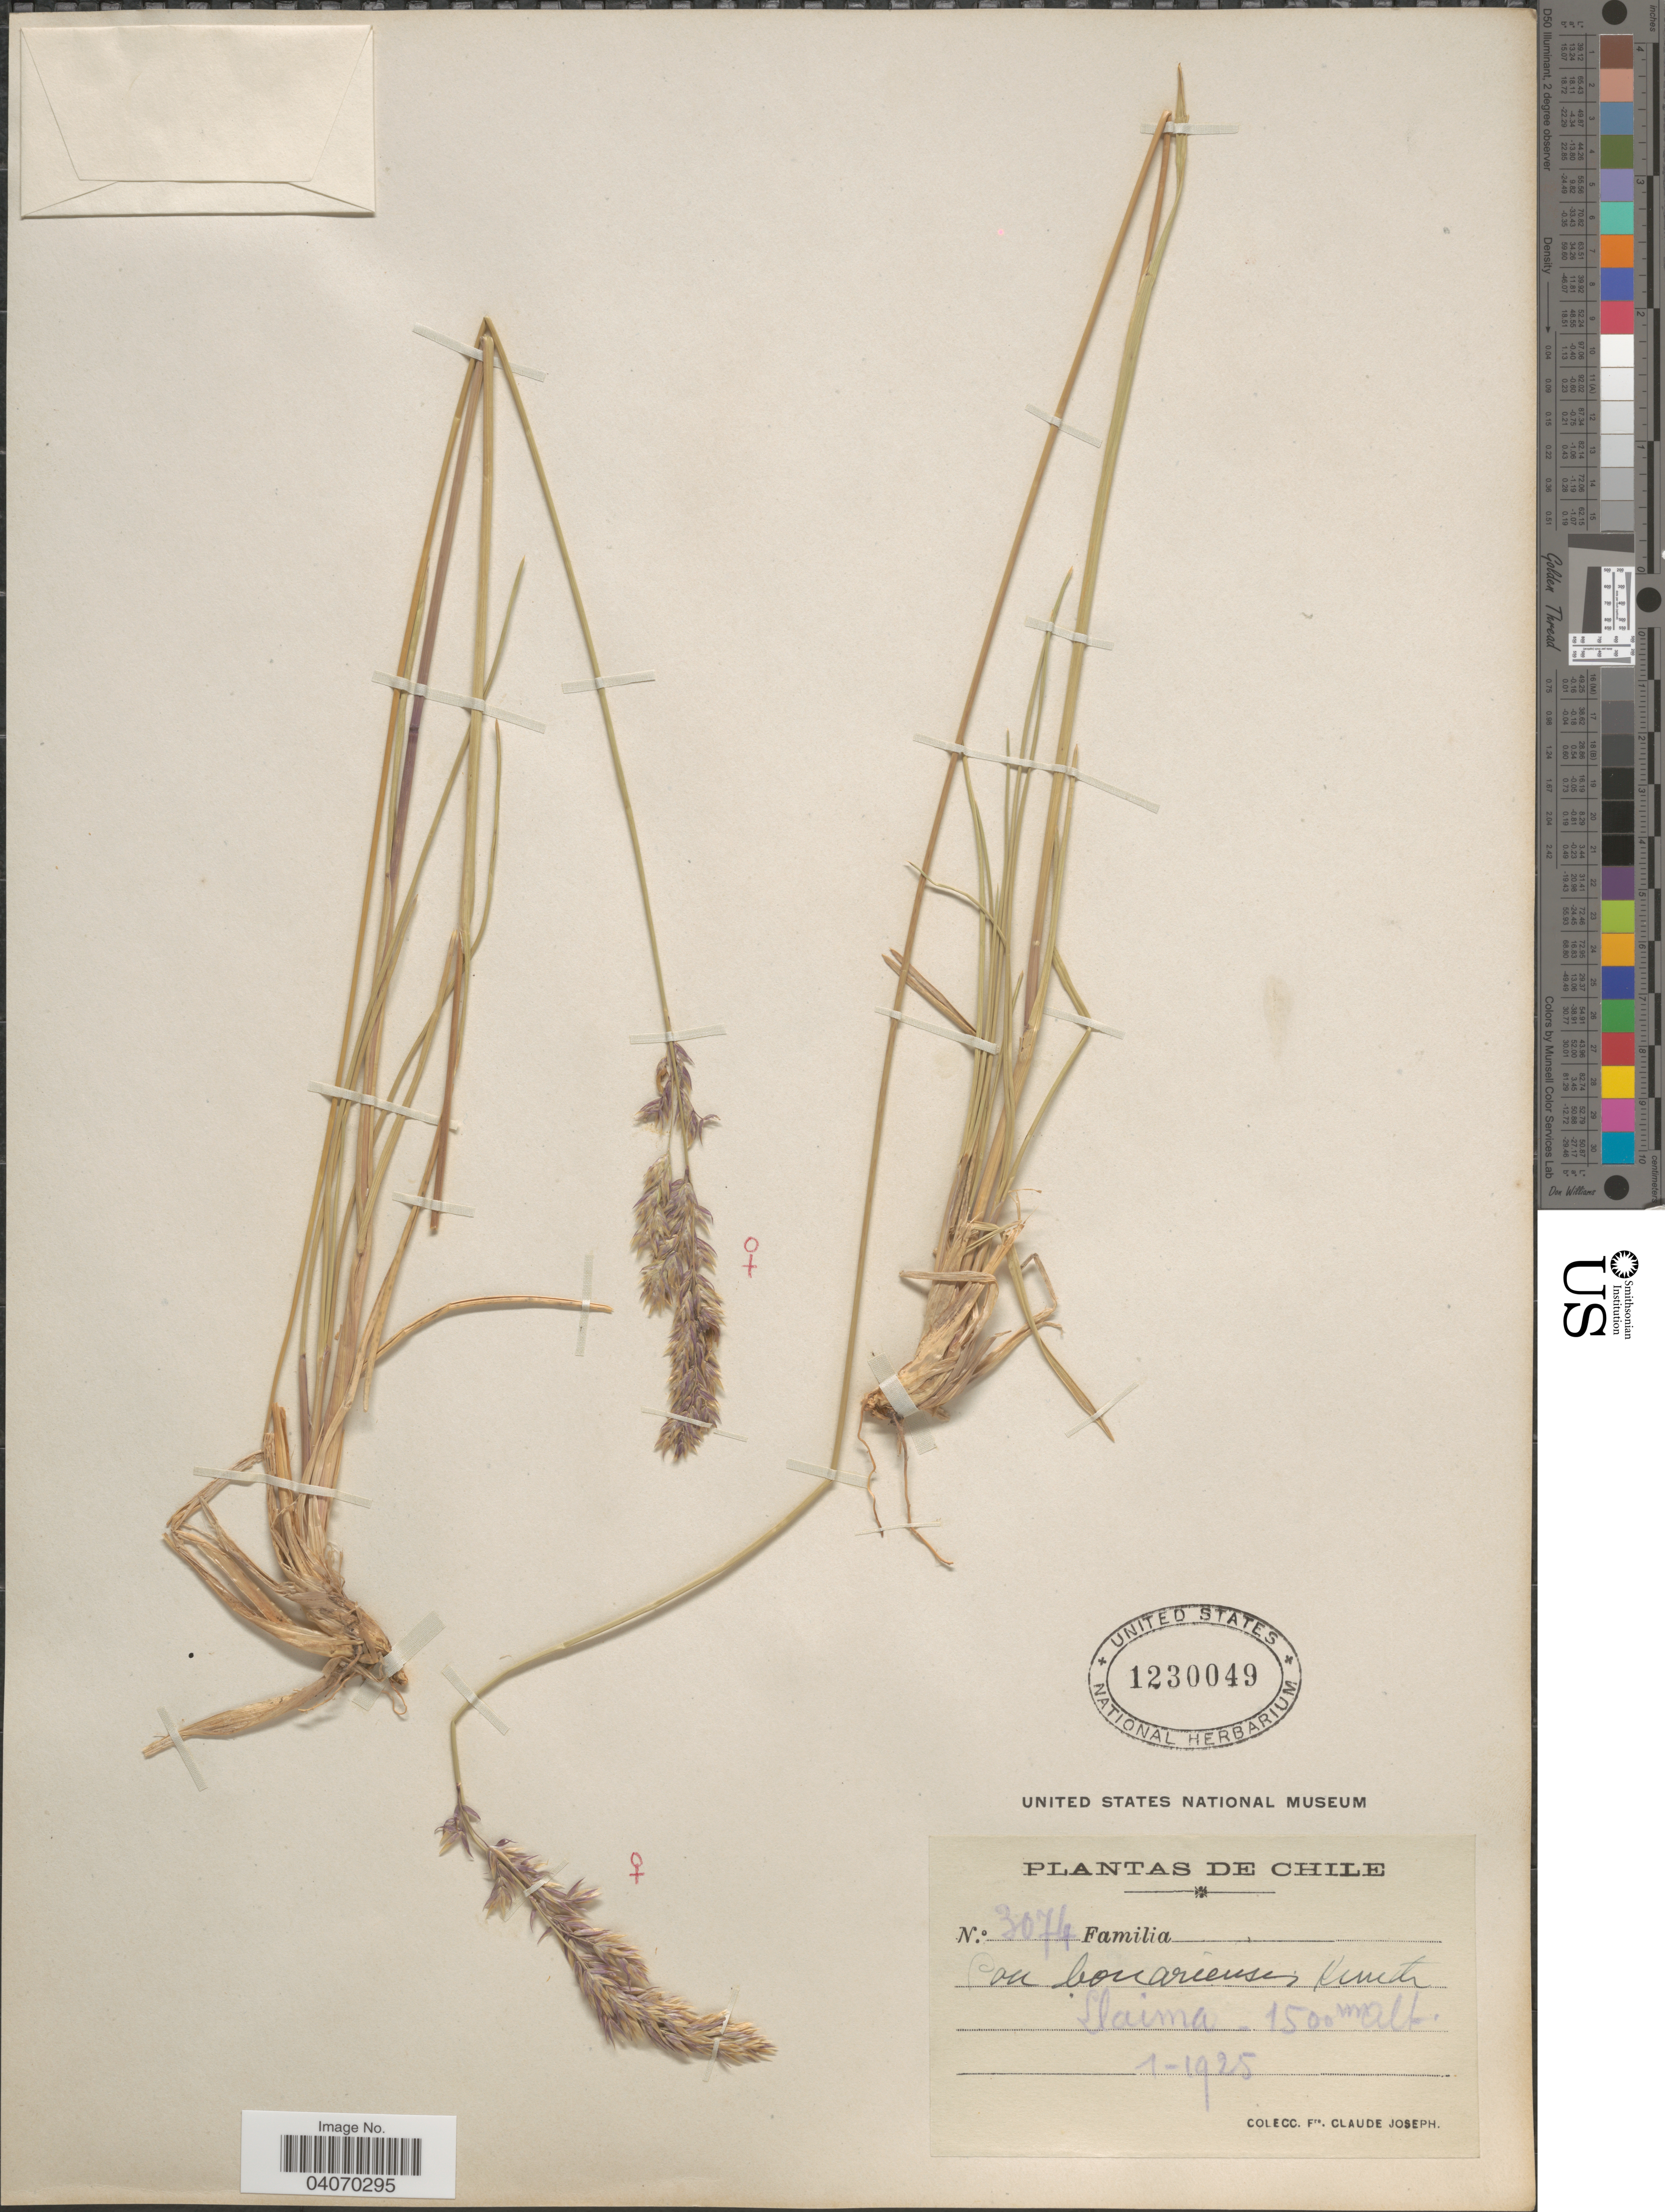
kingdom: Plantae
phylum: Tracheophyta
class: Liliopsida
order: Poales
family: Poaceae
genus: Poa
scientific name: Poa bonariensis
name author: (Lam.) Kunth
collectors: Bro. Claude-Joseph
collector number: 3074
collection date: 1925-01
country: Chile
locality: Llaima.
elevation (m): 1500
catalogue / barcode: US 1230049